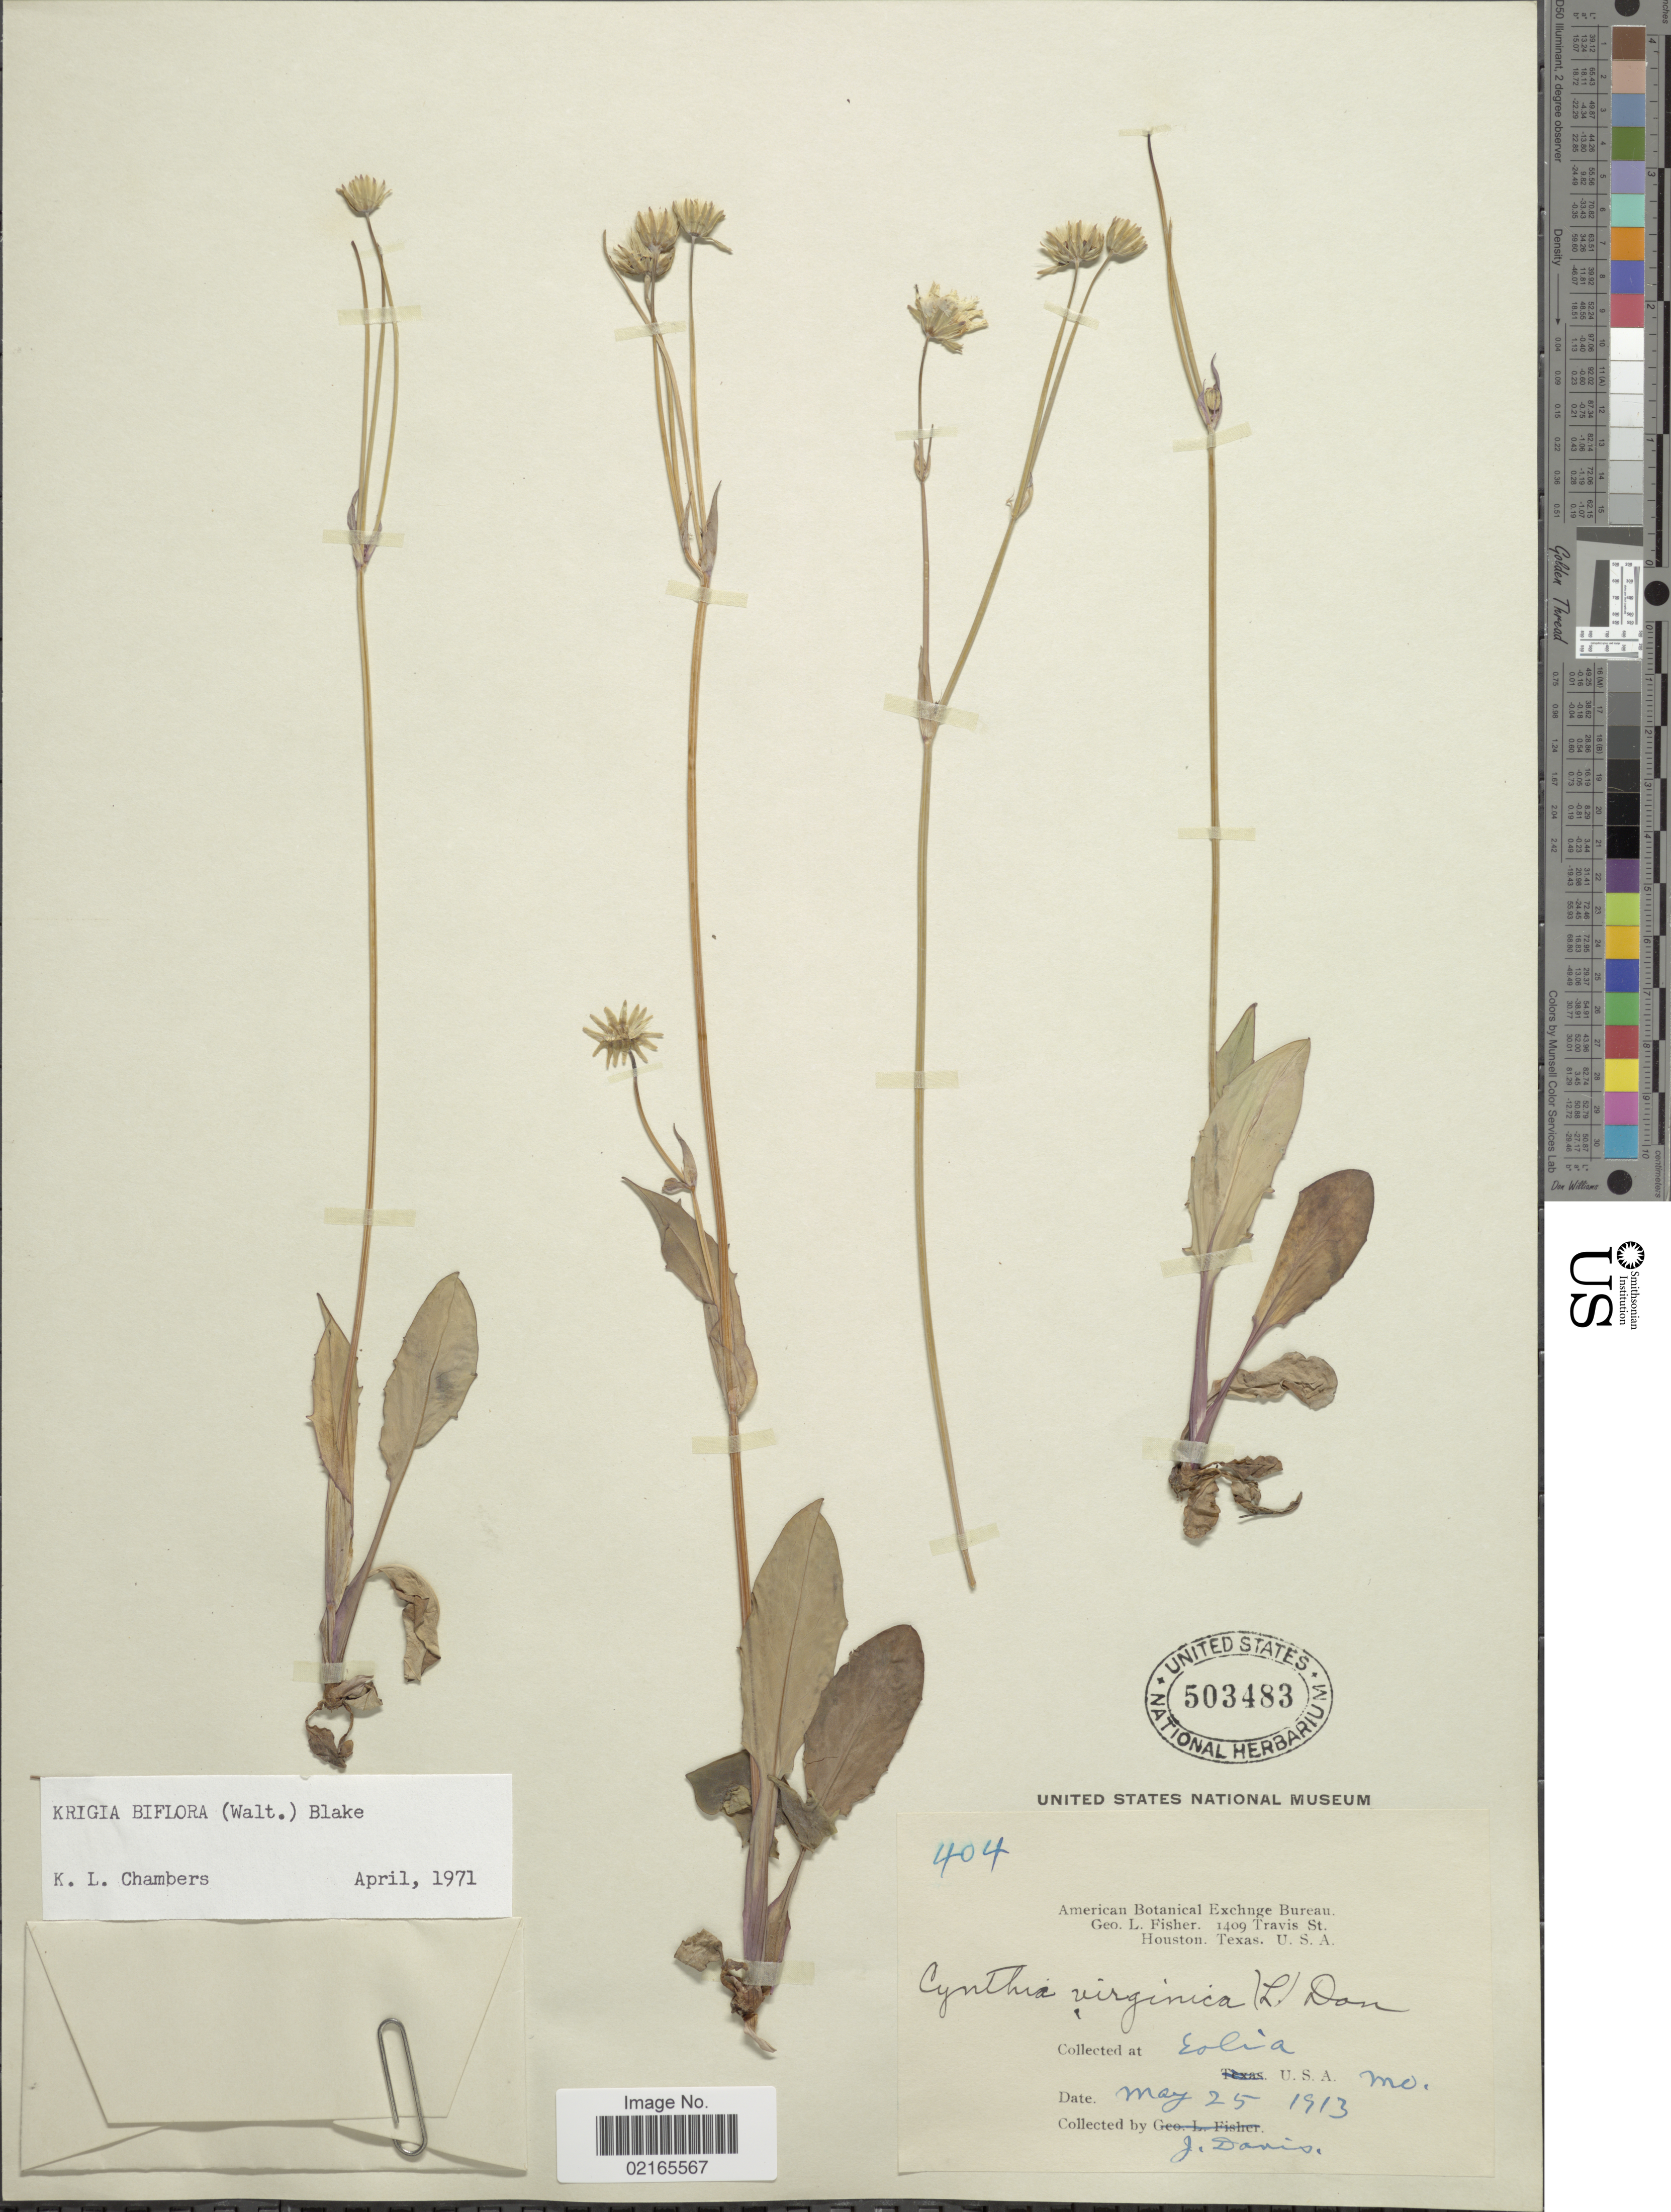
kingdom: Plantae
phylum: Tracheophyta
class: Magnoliopsida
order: Asterales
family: Asteraceae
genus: Krigia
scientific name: Krigia biflora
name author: (Walter) S.F. Blake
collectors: J. Davis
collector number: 404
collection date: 1913-05-25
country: United States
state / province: Missouri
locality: Eolia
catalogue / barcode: US 503483